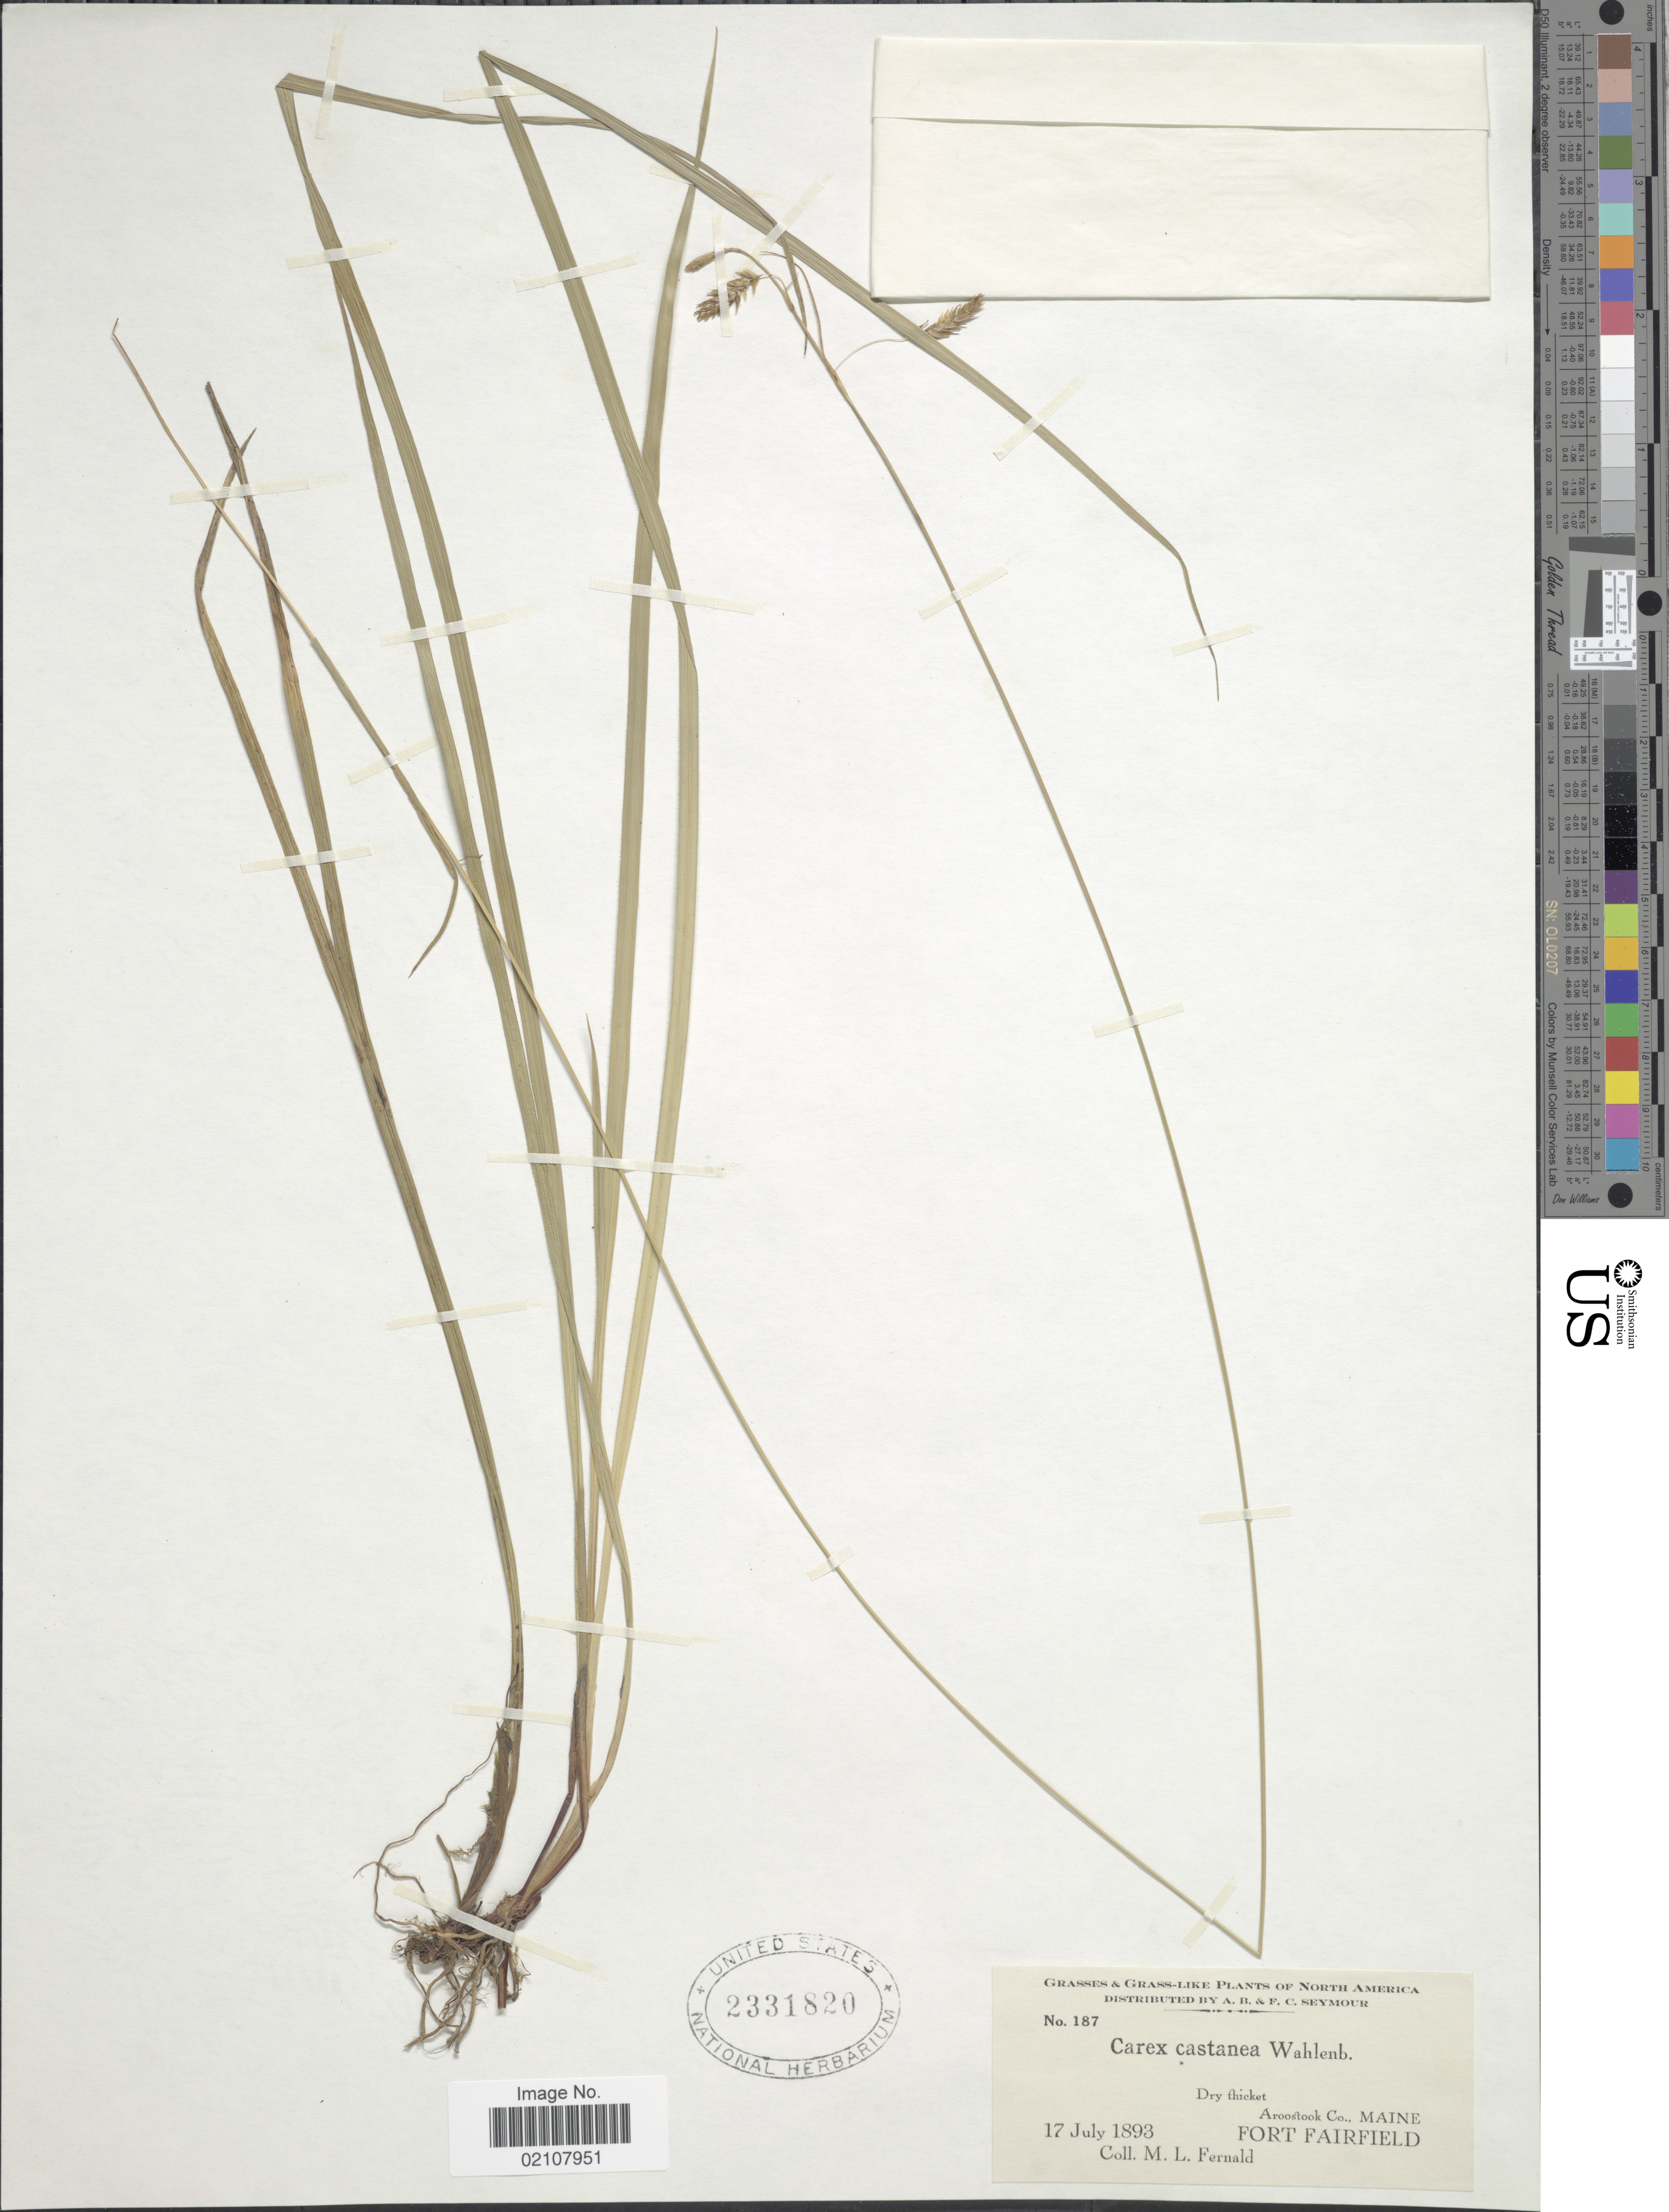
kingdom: Plantae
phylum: Tracheophyta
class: Liliopsida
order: Poales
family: Cyperaceae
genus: Carex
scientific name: Carex castanea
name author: Wahlenb.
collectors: M. L. Fernald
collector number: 187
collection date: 1893-07-17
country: United States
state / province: Maine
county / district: Aroostook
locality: Grasses & Grass-Like of North America, Dry thicket, aroostook Co., Fort Fairfield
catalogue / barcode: US 2331820